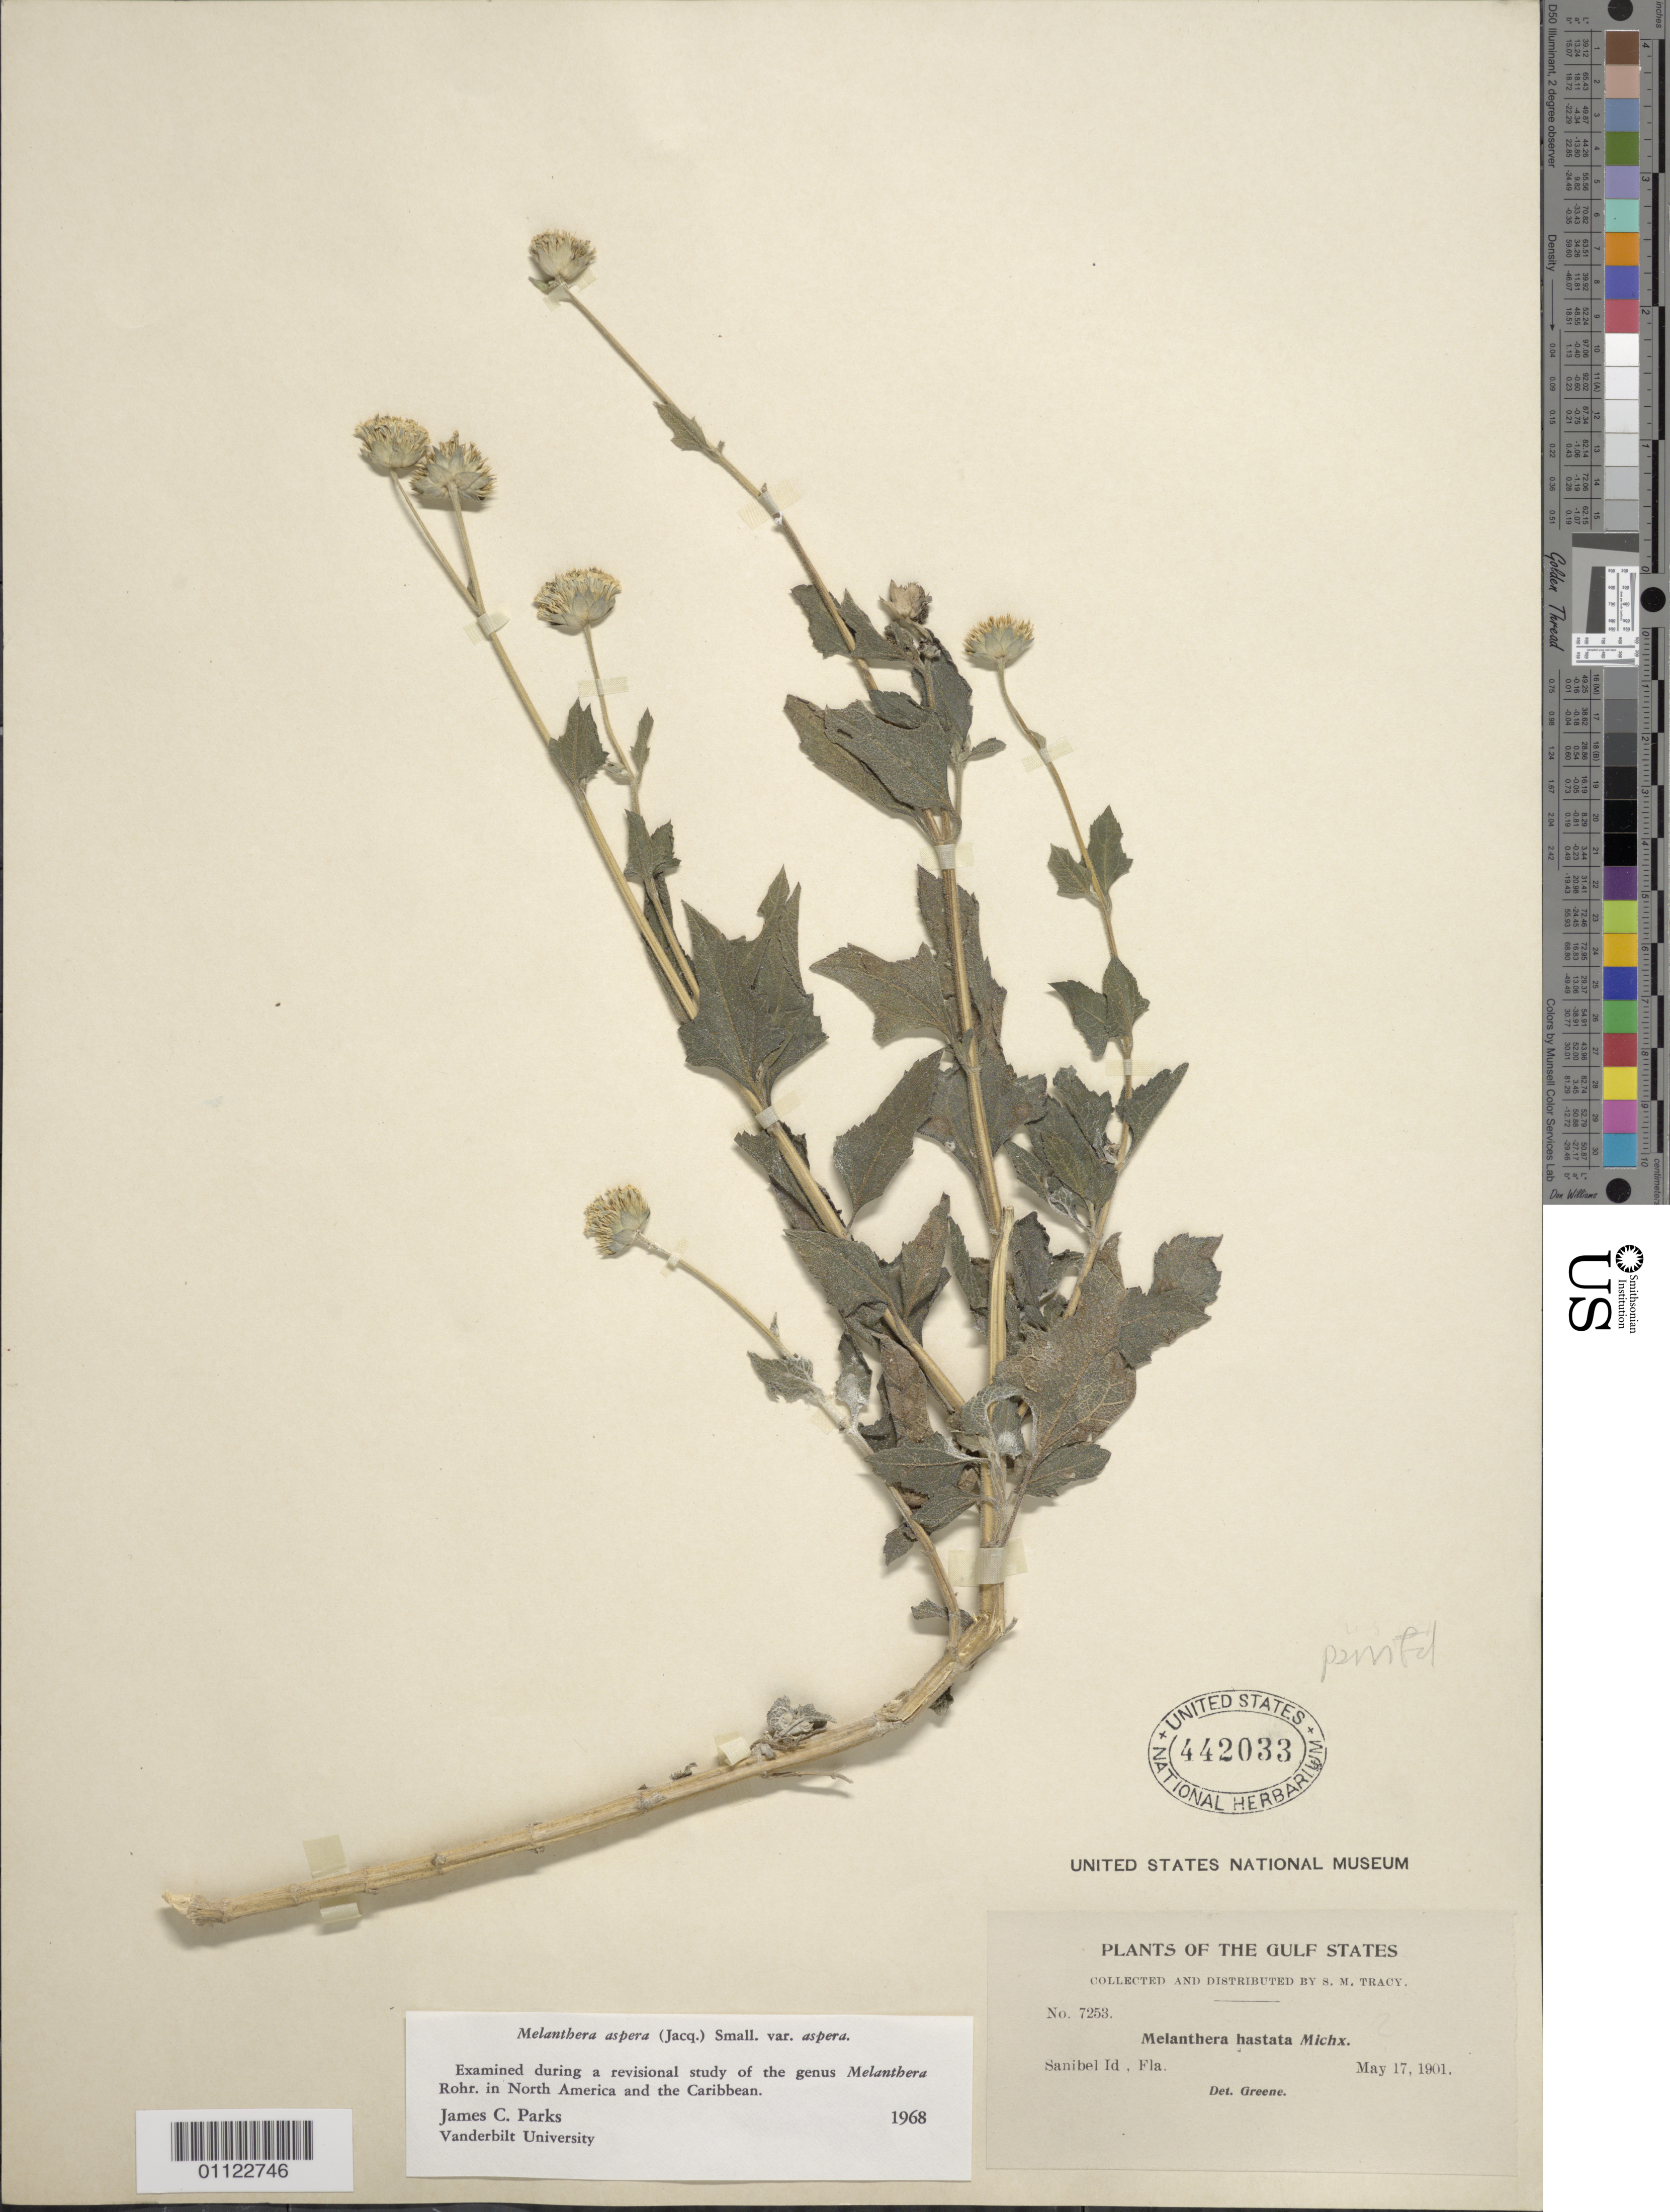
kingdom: Plantae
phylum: Tracheophyta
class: Magnoliopsida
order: Asterales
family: Asteraceae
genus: Melanthera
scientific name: Melanthera parvifolia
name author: Small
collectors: S. M. Tracy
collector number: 7253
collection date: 1901-05-17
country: United States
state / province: Florida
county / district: Lee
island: Sanibel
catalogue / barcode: US 442033